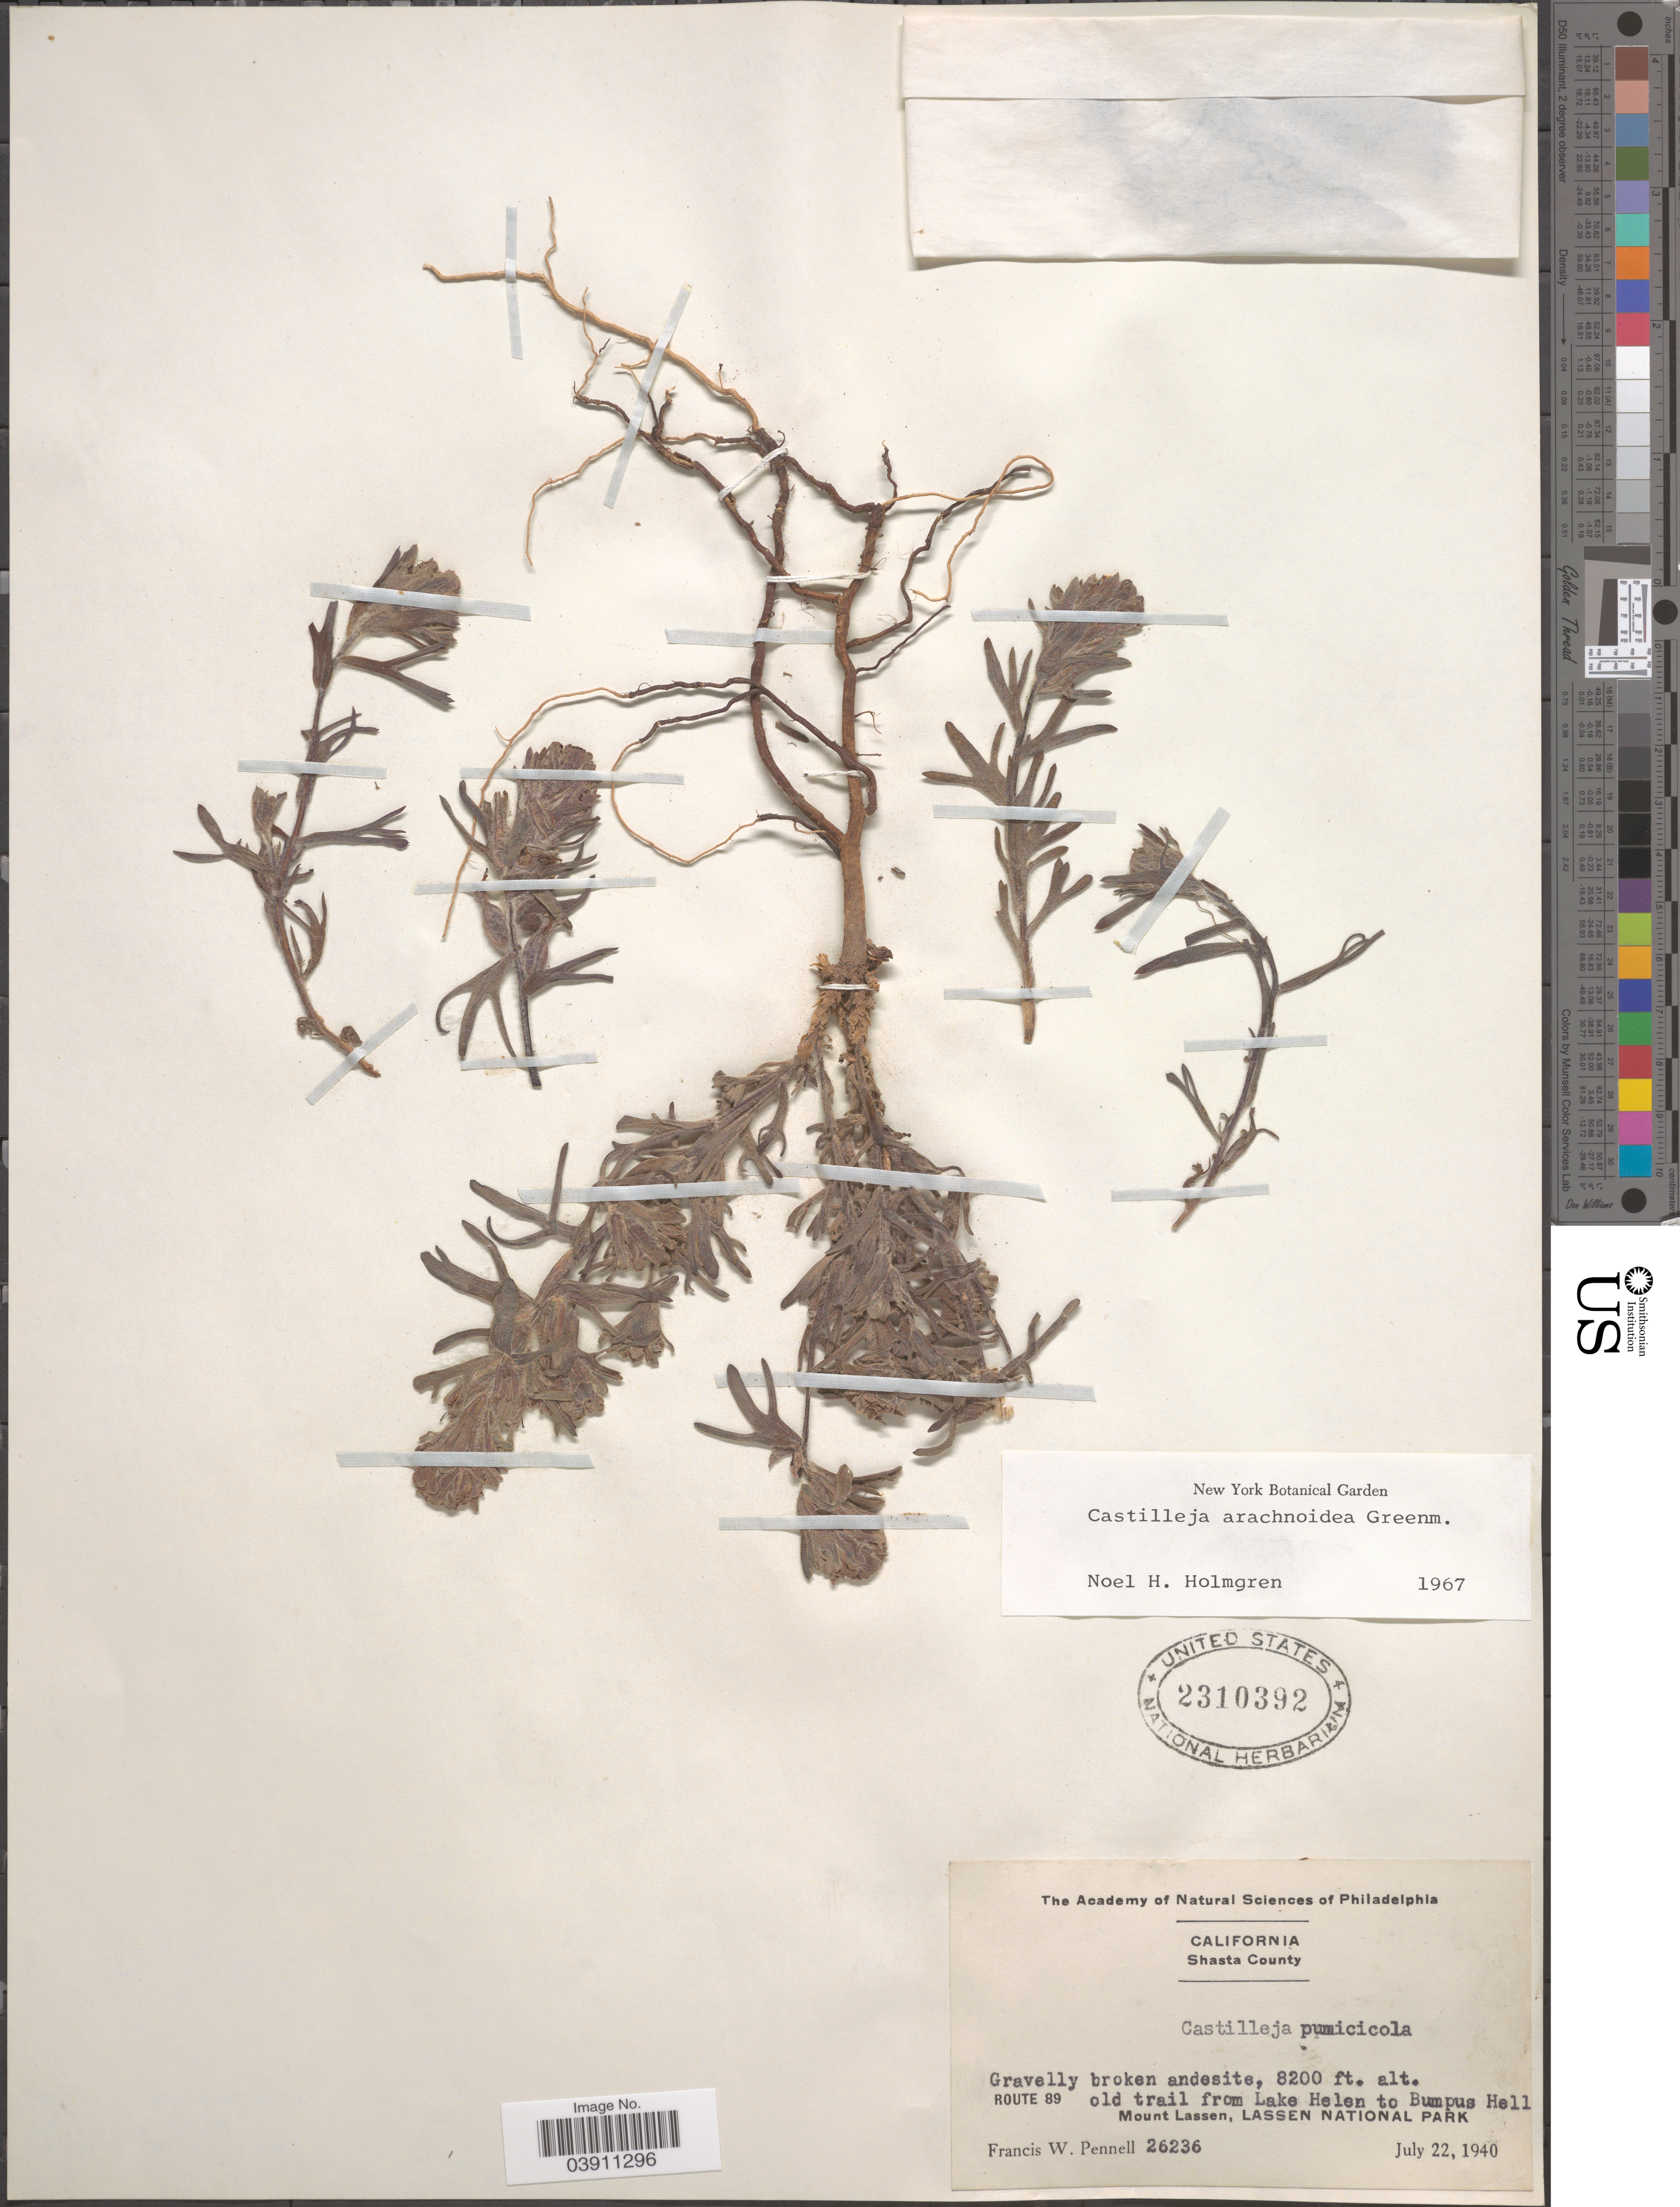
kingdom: Plantae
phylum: Tracheophyta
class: Magnoliopsida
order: Lamiales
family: Orobanchaceae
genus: Castilleja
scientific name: Castilleja arachnoidea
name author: Greenm.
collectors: F. W. Pennell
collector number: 26236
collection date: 1940-07-22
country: United States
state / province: California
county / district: Shasta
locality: Shasta County. Gravelly broken andesite, Route 89 old trail from Lake Helen to Bumpus Hell. Mount Lassen, Lassen National Park.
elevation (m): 2499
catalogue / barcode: US 2310392